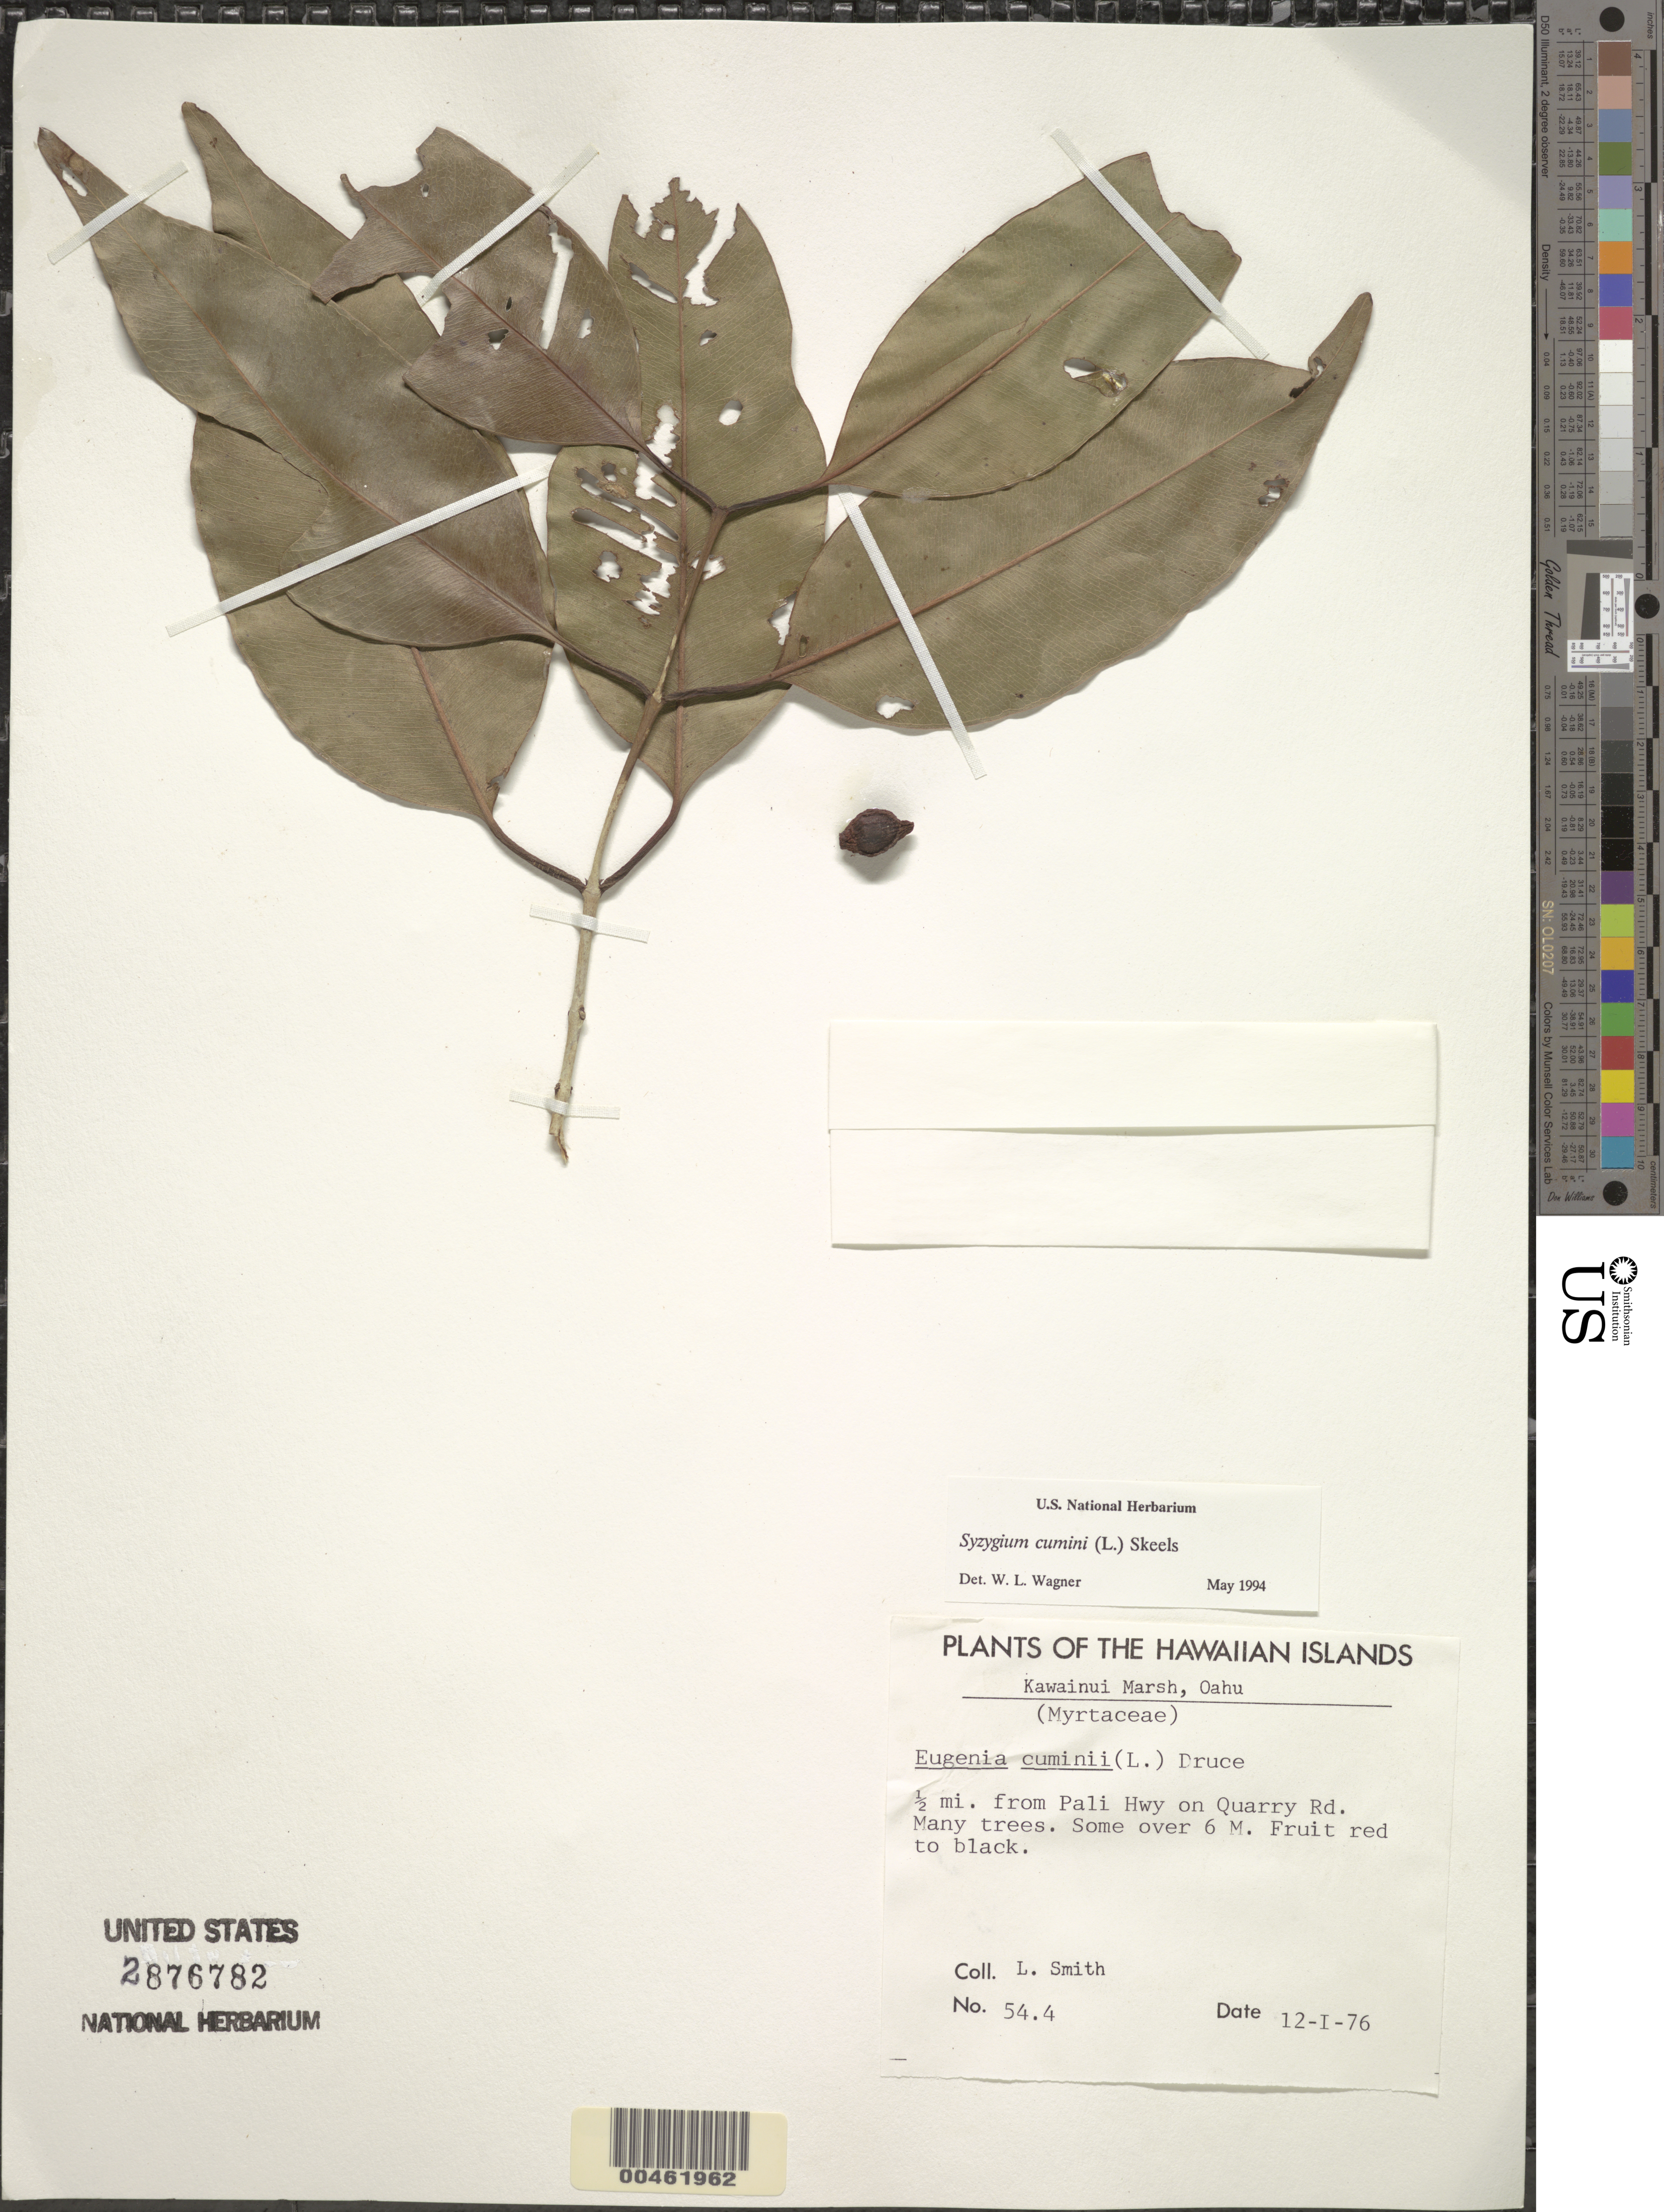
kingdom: Plantae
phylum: Tracheophyta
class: Magnoliopsida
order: Myrtales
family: Myrtaceae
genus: Syzygium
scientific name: Syzygium cumini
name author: (L.) Skeels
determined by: Wagner, W. L., (BOT), Smithsonian Institution - National Museum of Natural History (UNITED STATES)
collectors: L. Smith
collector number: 54.4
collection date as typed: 12 Jan 1976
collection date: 1976-01-12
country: United States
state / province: Hawaii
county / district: Honolulu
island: Oahu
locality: Kawainui Marsh, 0.5 mi from Pali Highway on Quarry Road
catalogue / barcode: US 2876782